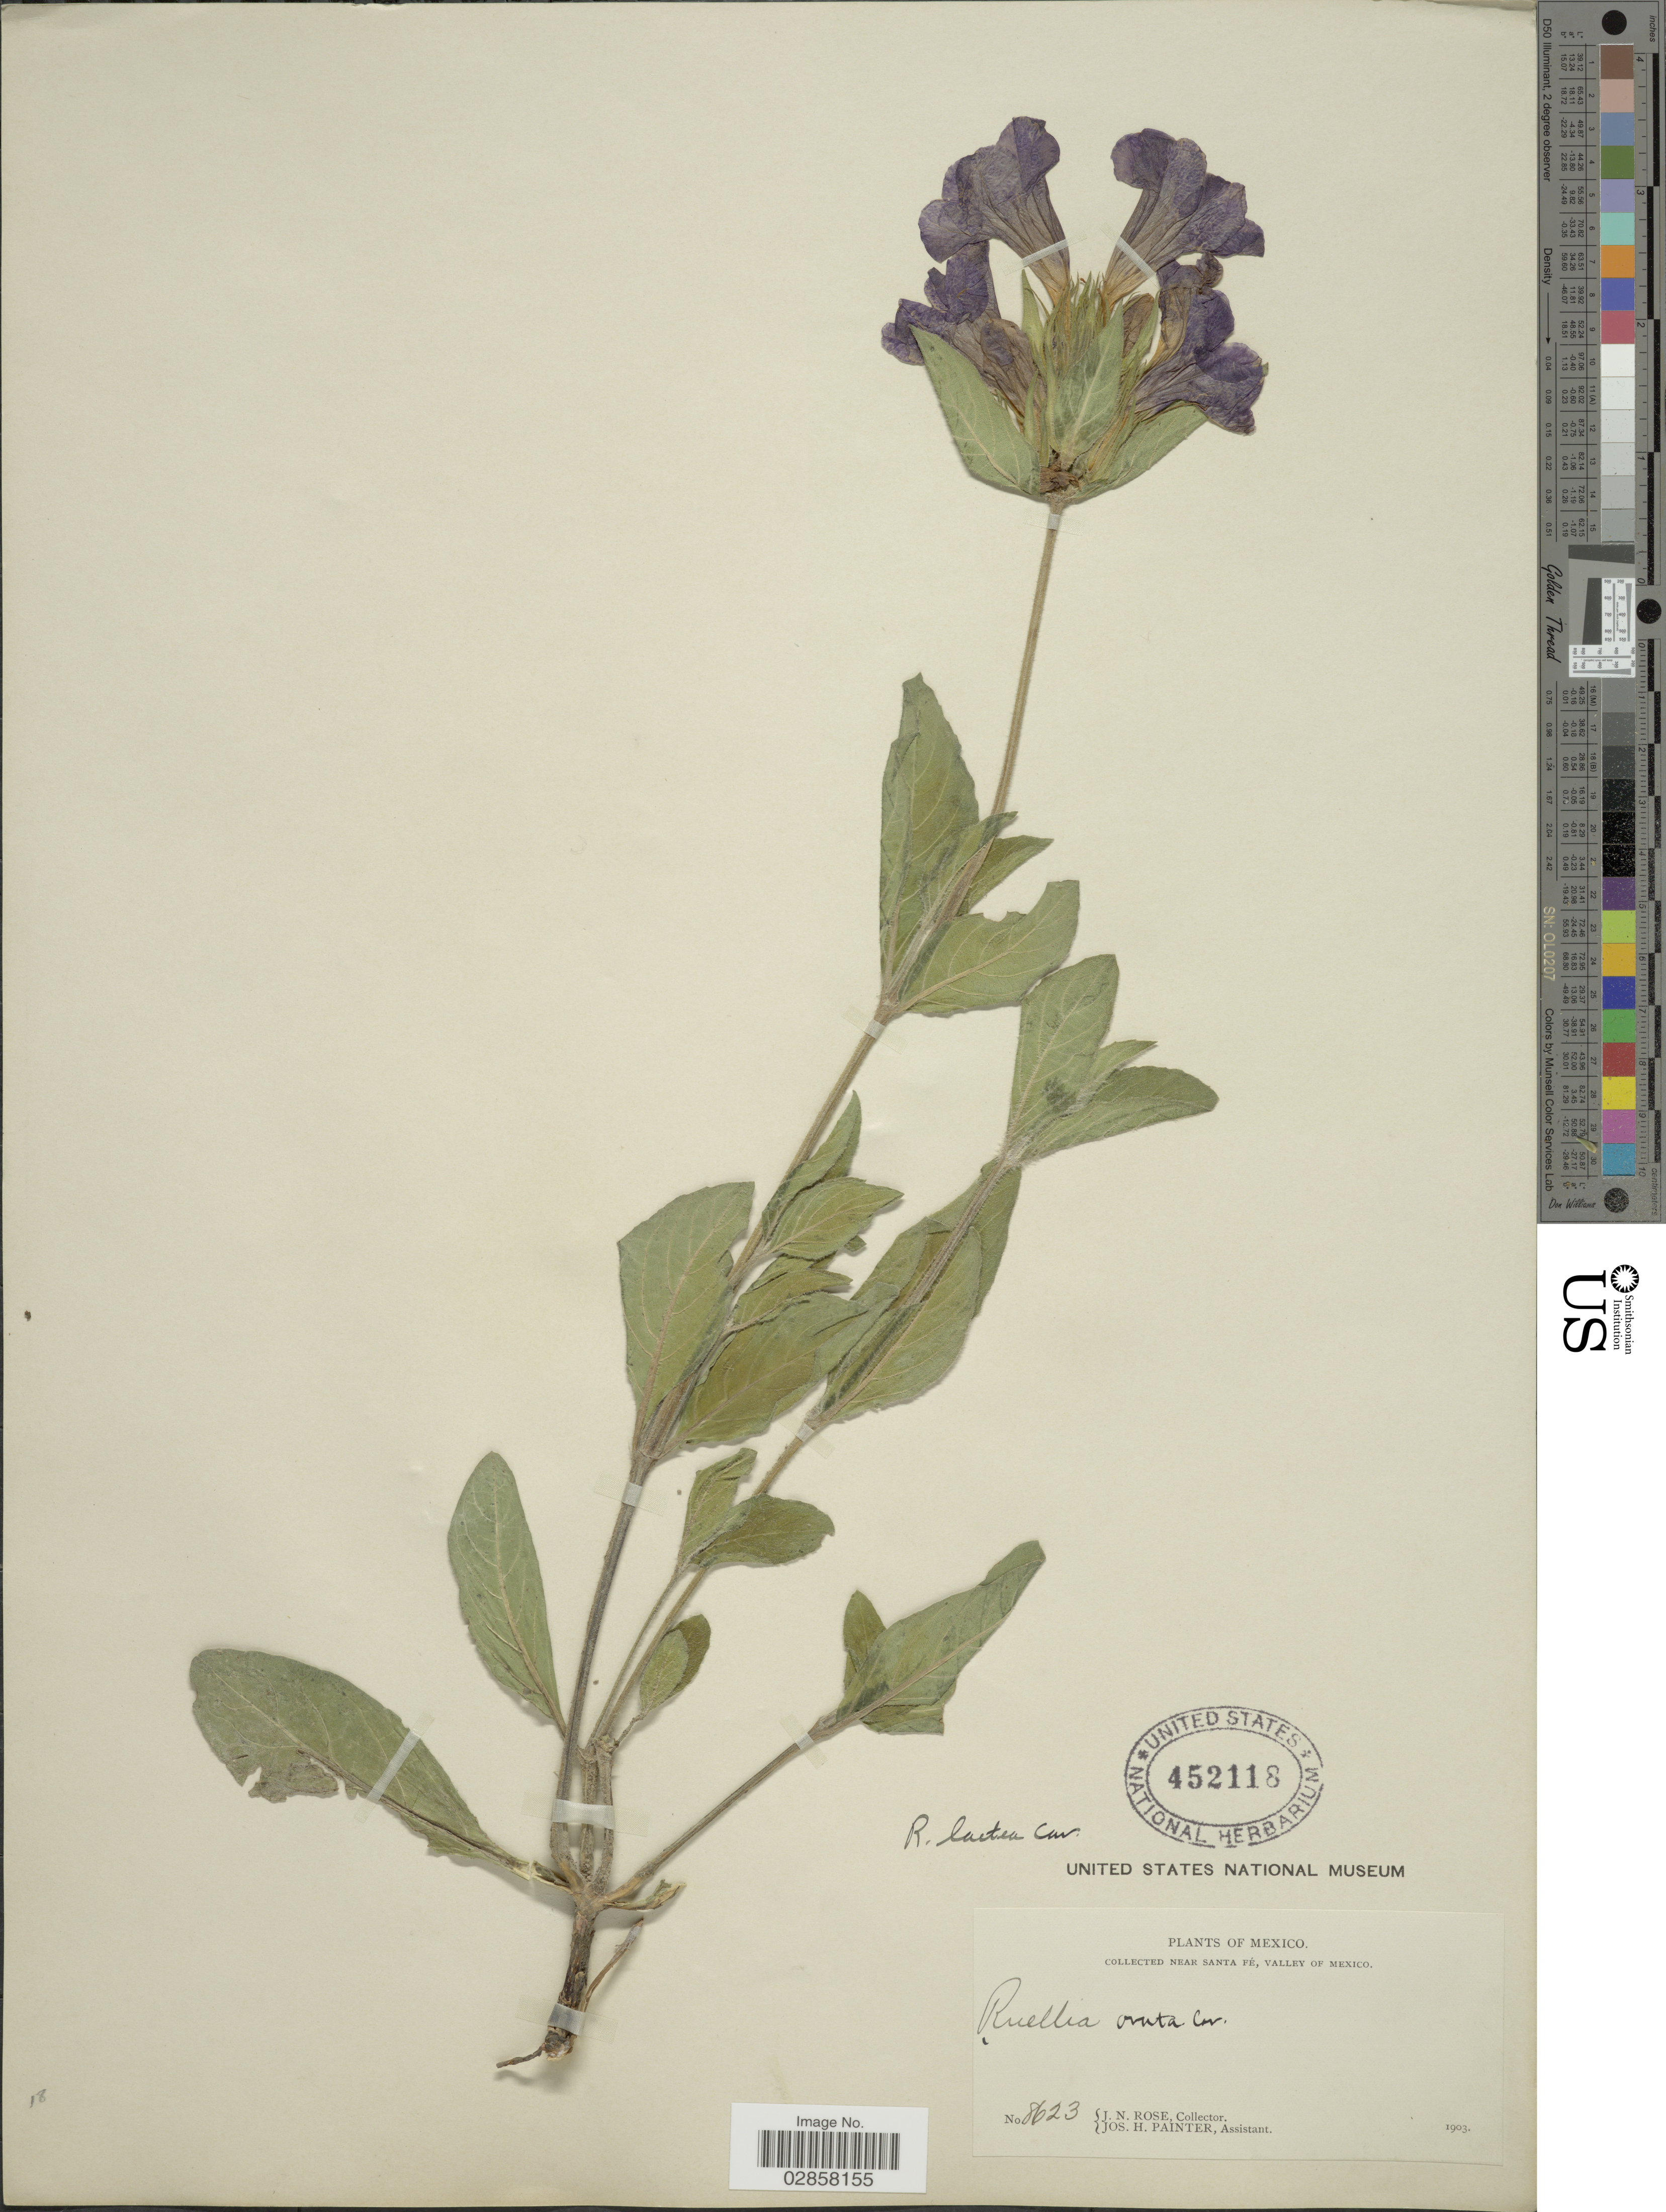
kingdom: Plantae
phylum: Tracheophyta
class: Magnoliopsida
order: Lamiales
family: Acanthaceae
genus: Ruellia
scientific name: Ruellia spissa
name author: Leonard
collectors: J. N. Rose & J. H. Painter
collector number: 8623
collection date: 1903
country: Mexico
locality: Near Santa Fé, Valley of Mexico.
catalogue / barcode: US 452118